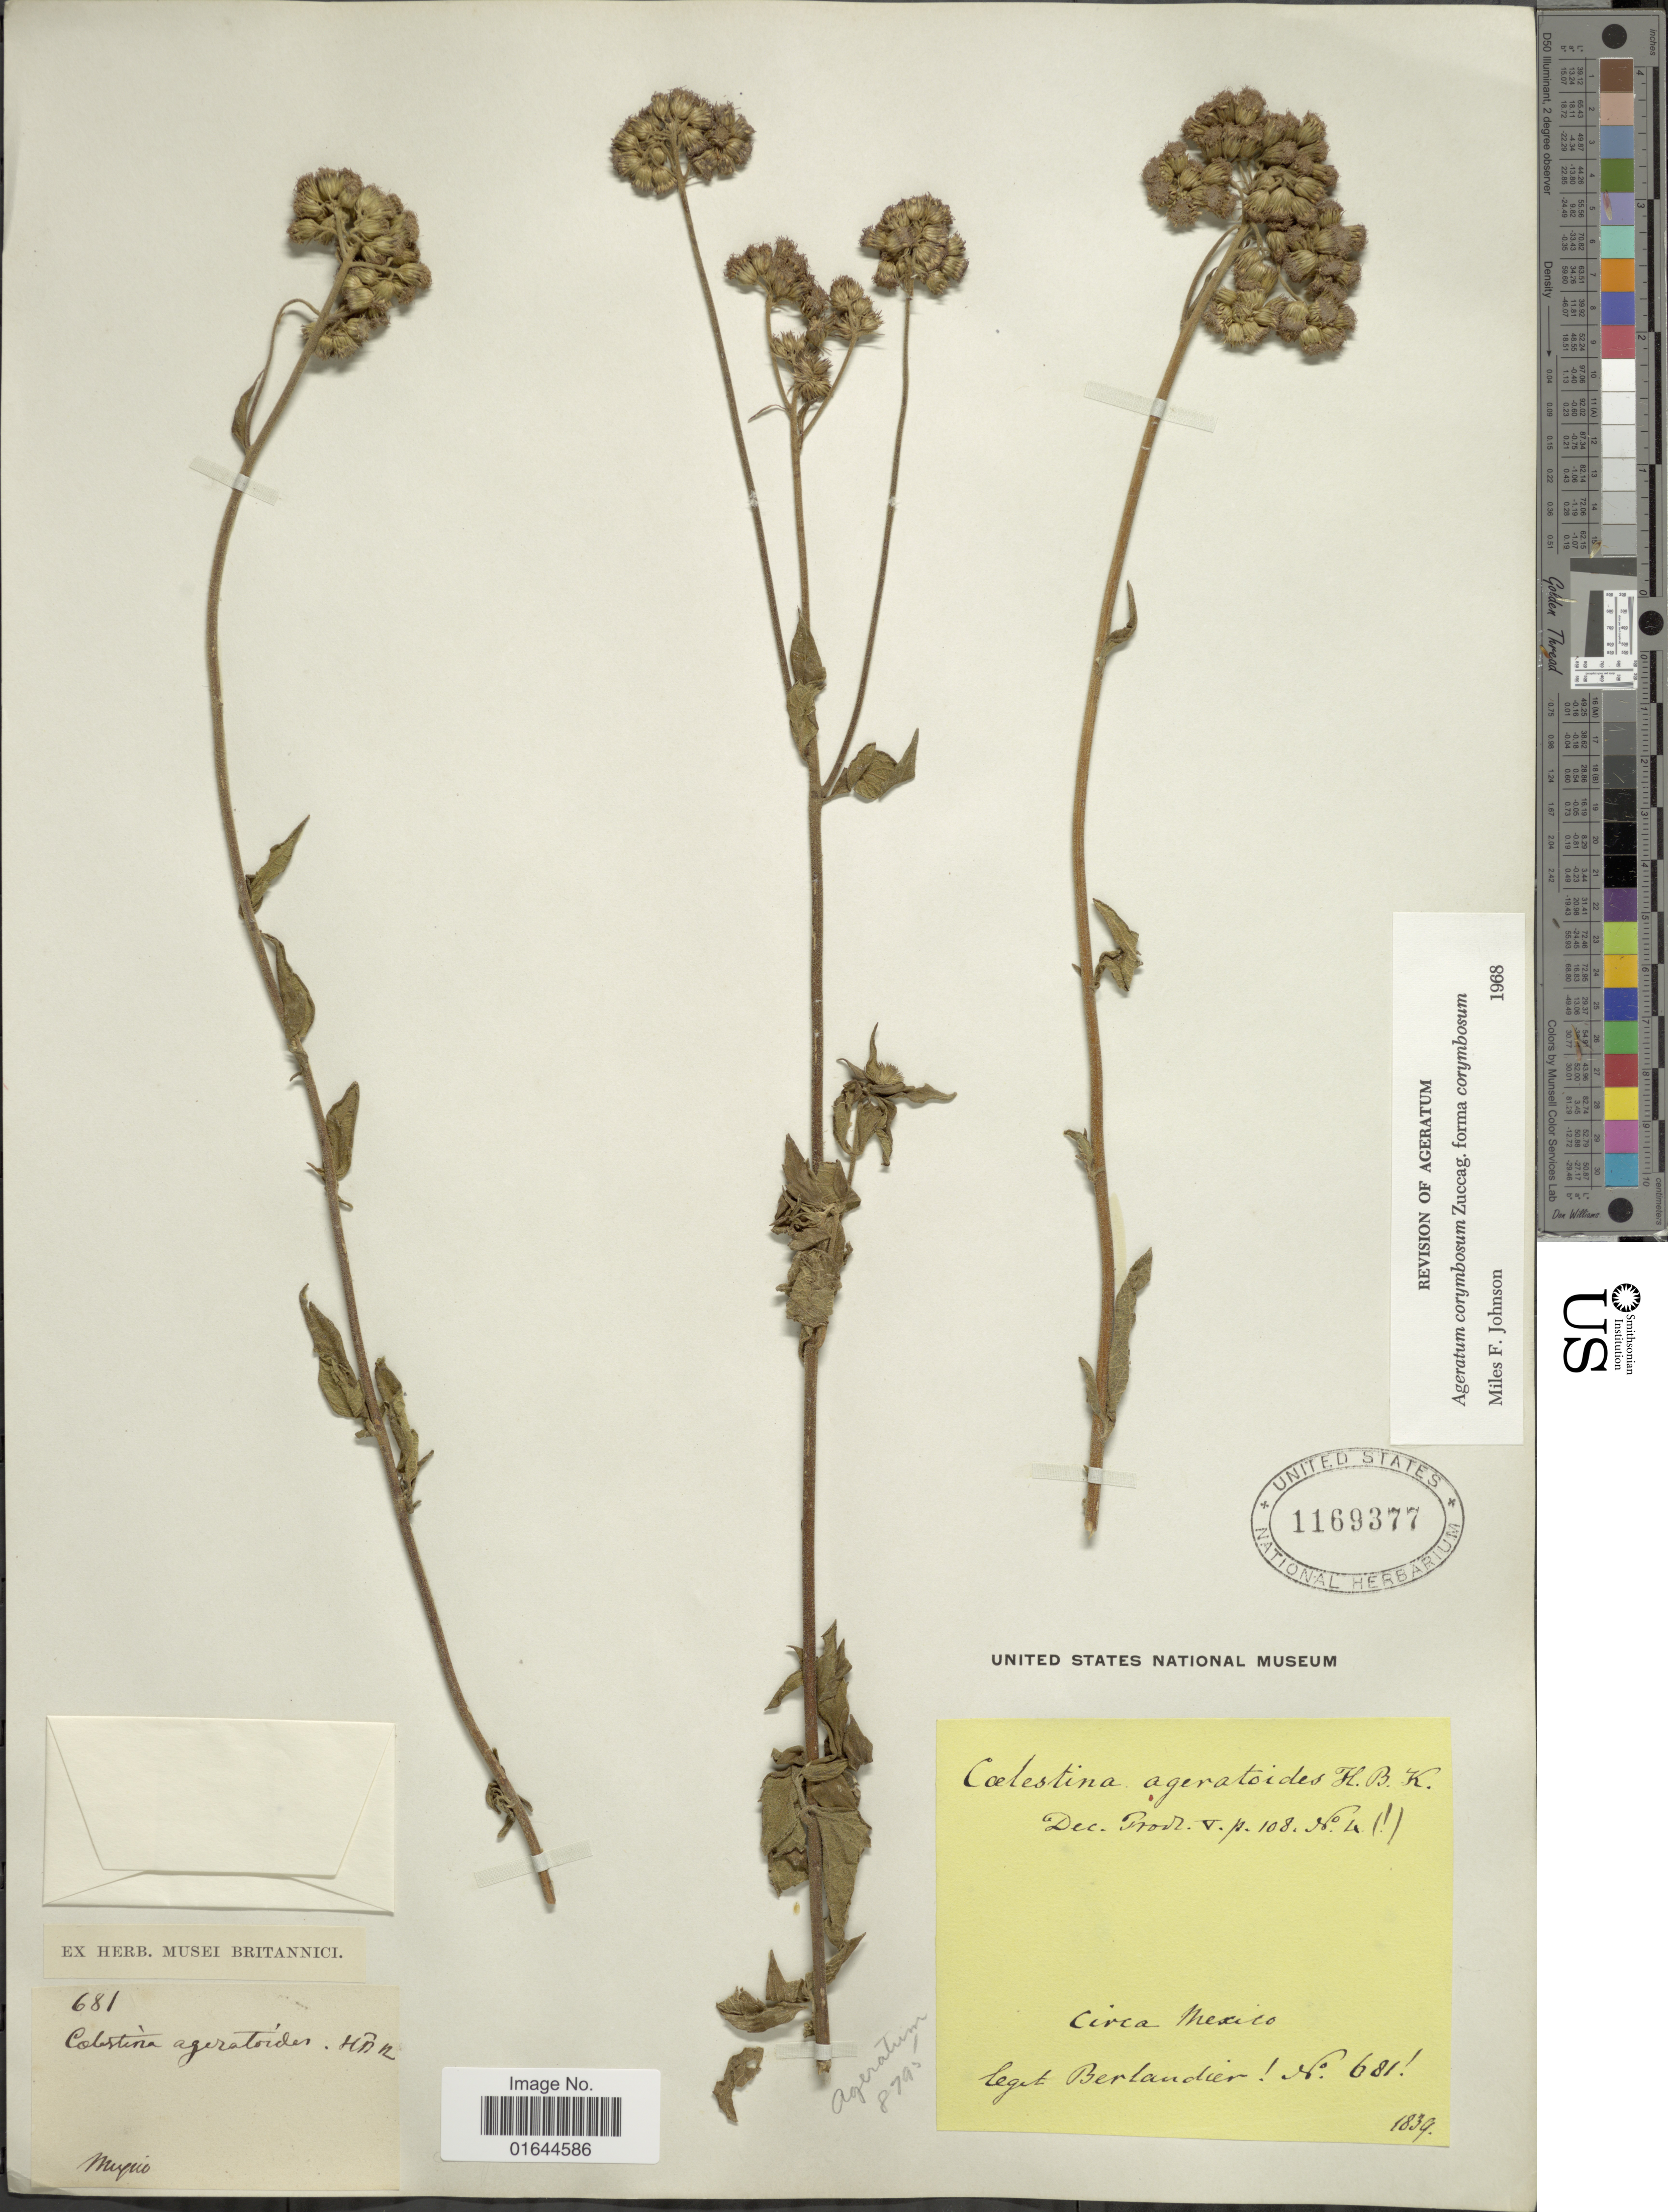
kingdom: Plantae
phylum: Tracheophyta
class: Magnoliopsida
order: Asterales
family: Asteraceae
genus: Ageratum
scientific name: Ageratum corymbosum f. corymbosum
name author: Zuccagni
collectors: J. L. Berlandier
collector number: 681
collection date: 1839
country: Mexico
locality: Mexico,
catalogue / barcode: US 1169377